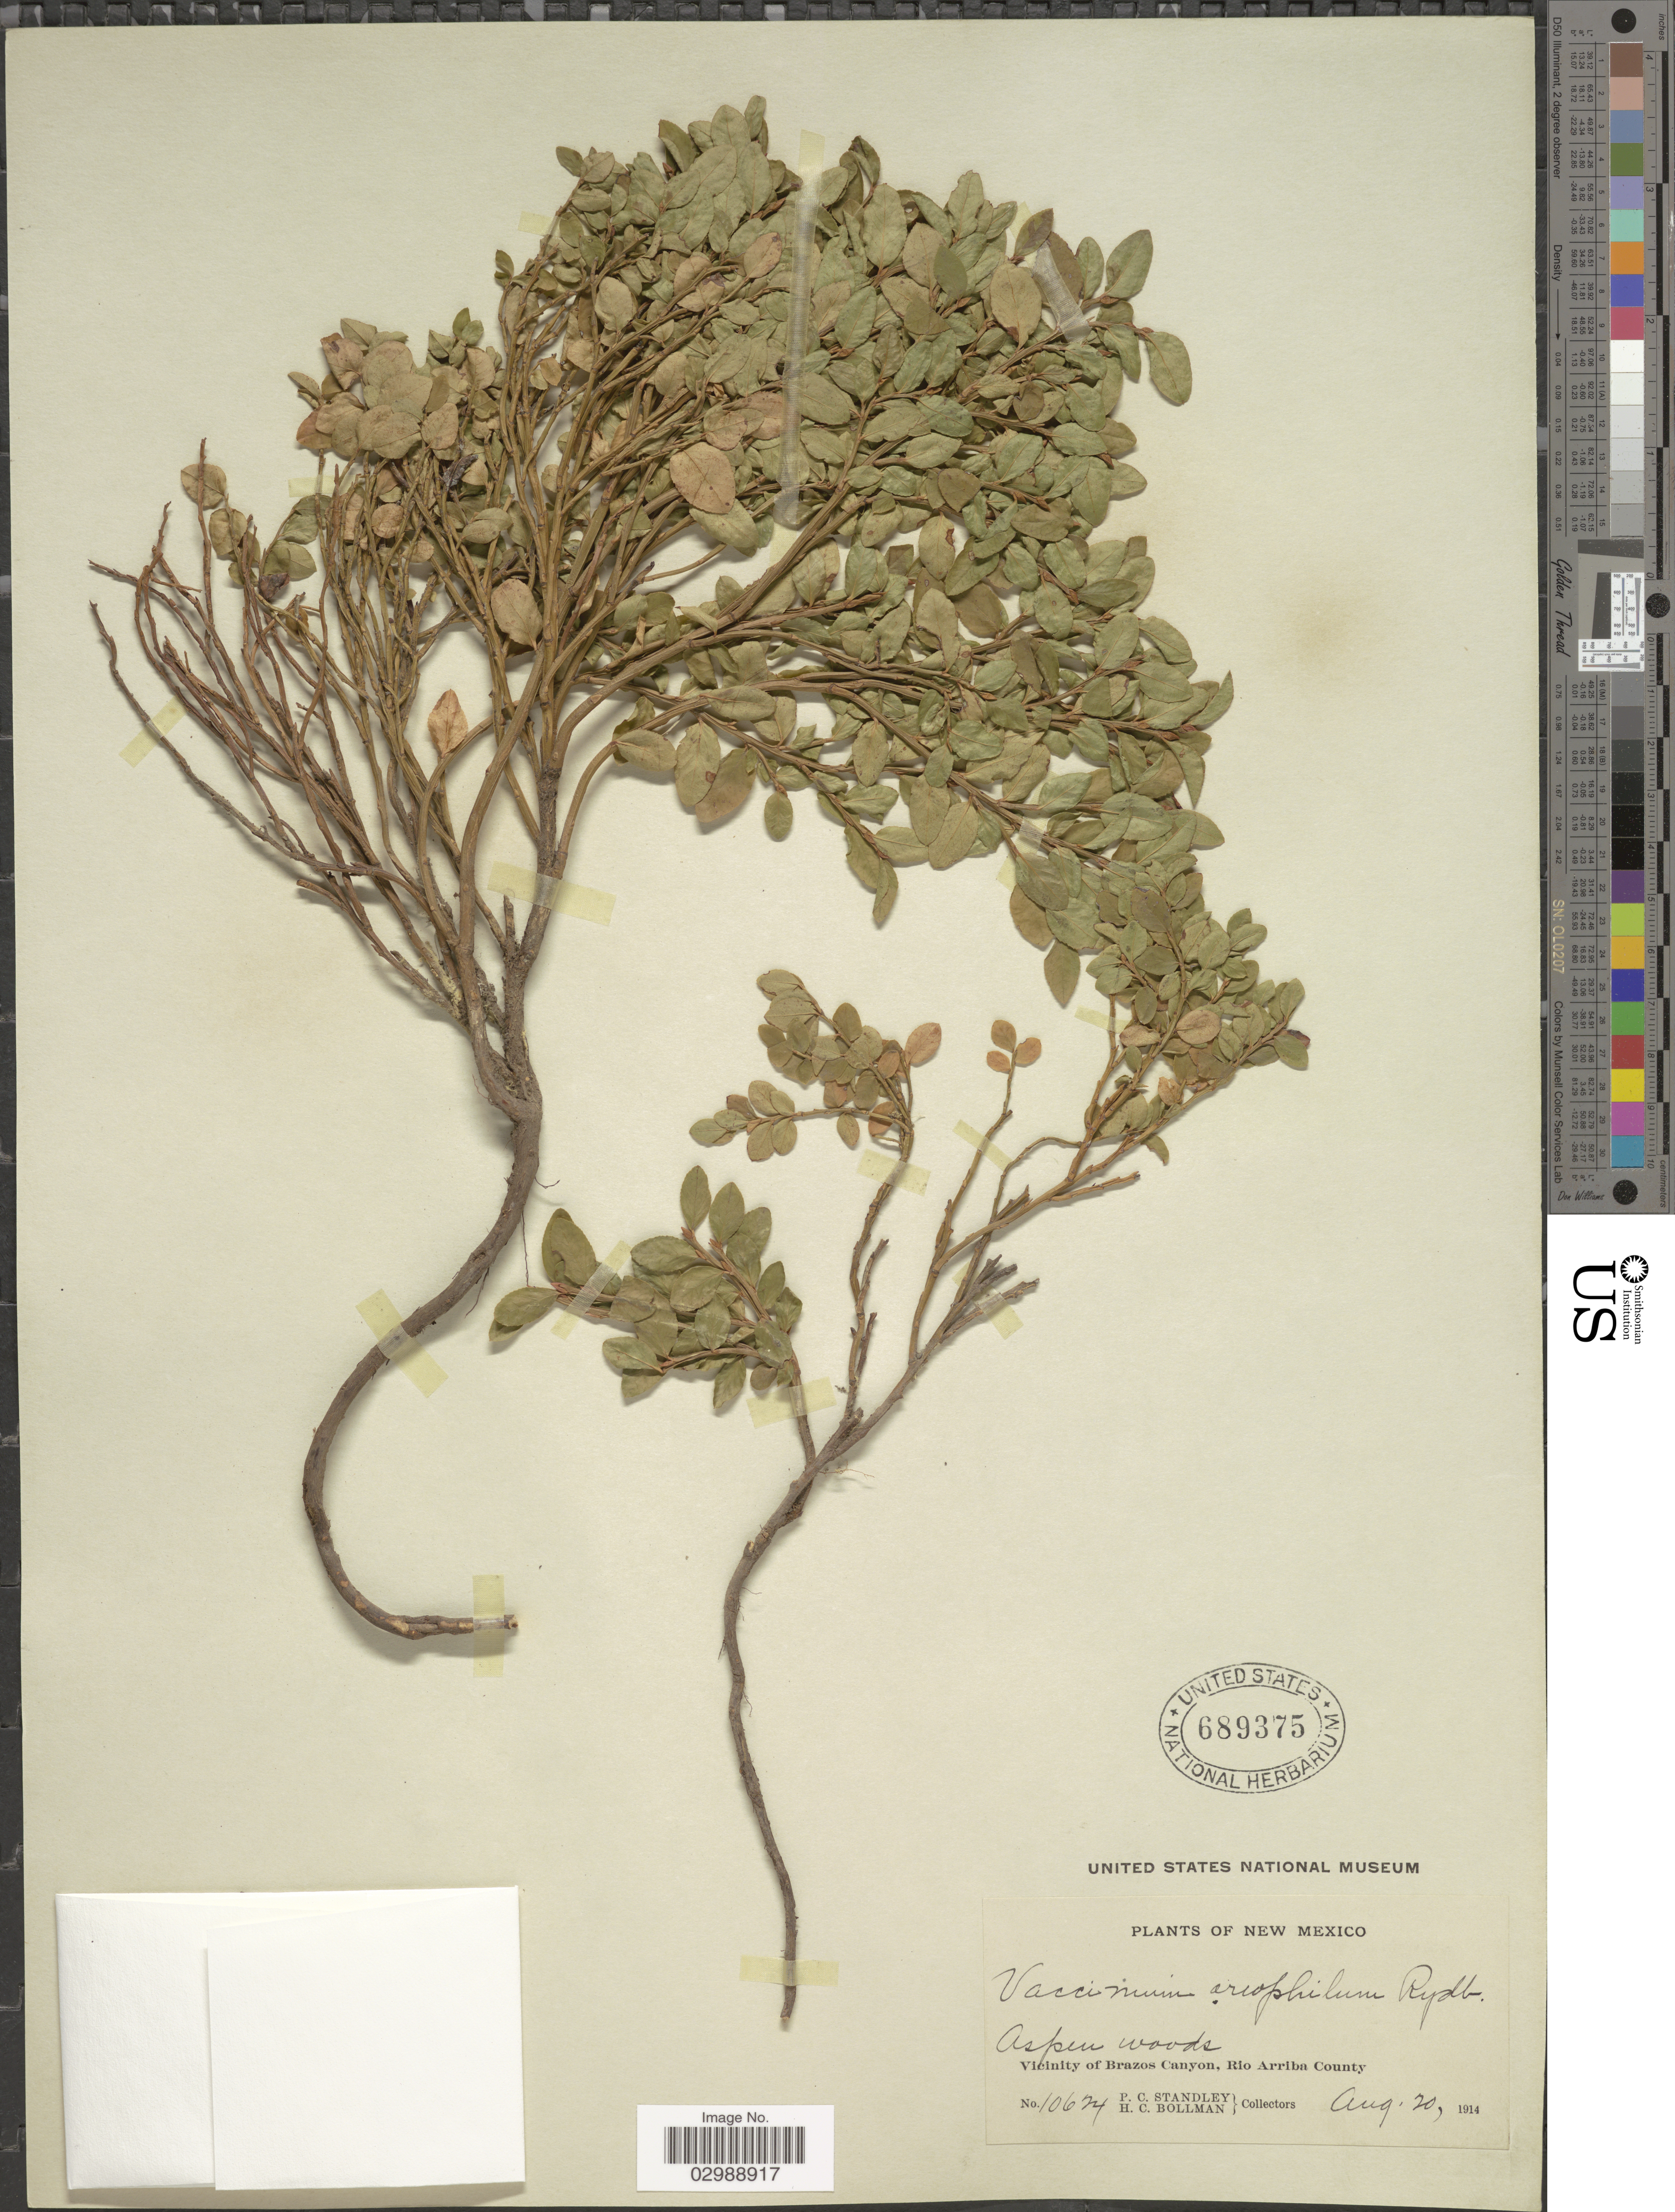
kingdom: Plantae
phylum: Tracheophyta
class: Magnoliopsida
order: Ericales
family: Ericaceae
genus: Vaccinium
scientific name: Vaccinium oreophilum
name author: Rydb.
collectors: P. C. Standley & H. C. Bollman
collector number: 10624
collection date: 1914-08-20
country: United States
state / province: New Mexico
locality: Vicinity of Brazos Canyon, Rio Arriba County.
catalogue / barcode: US 689375